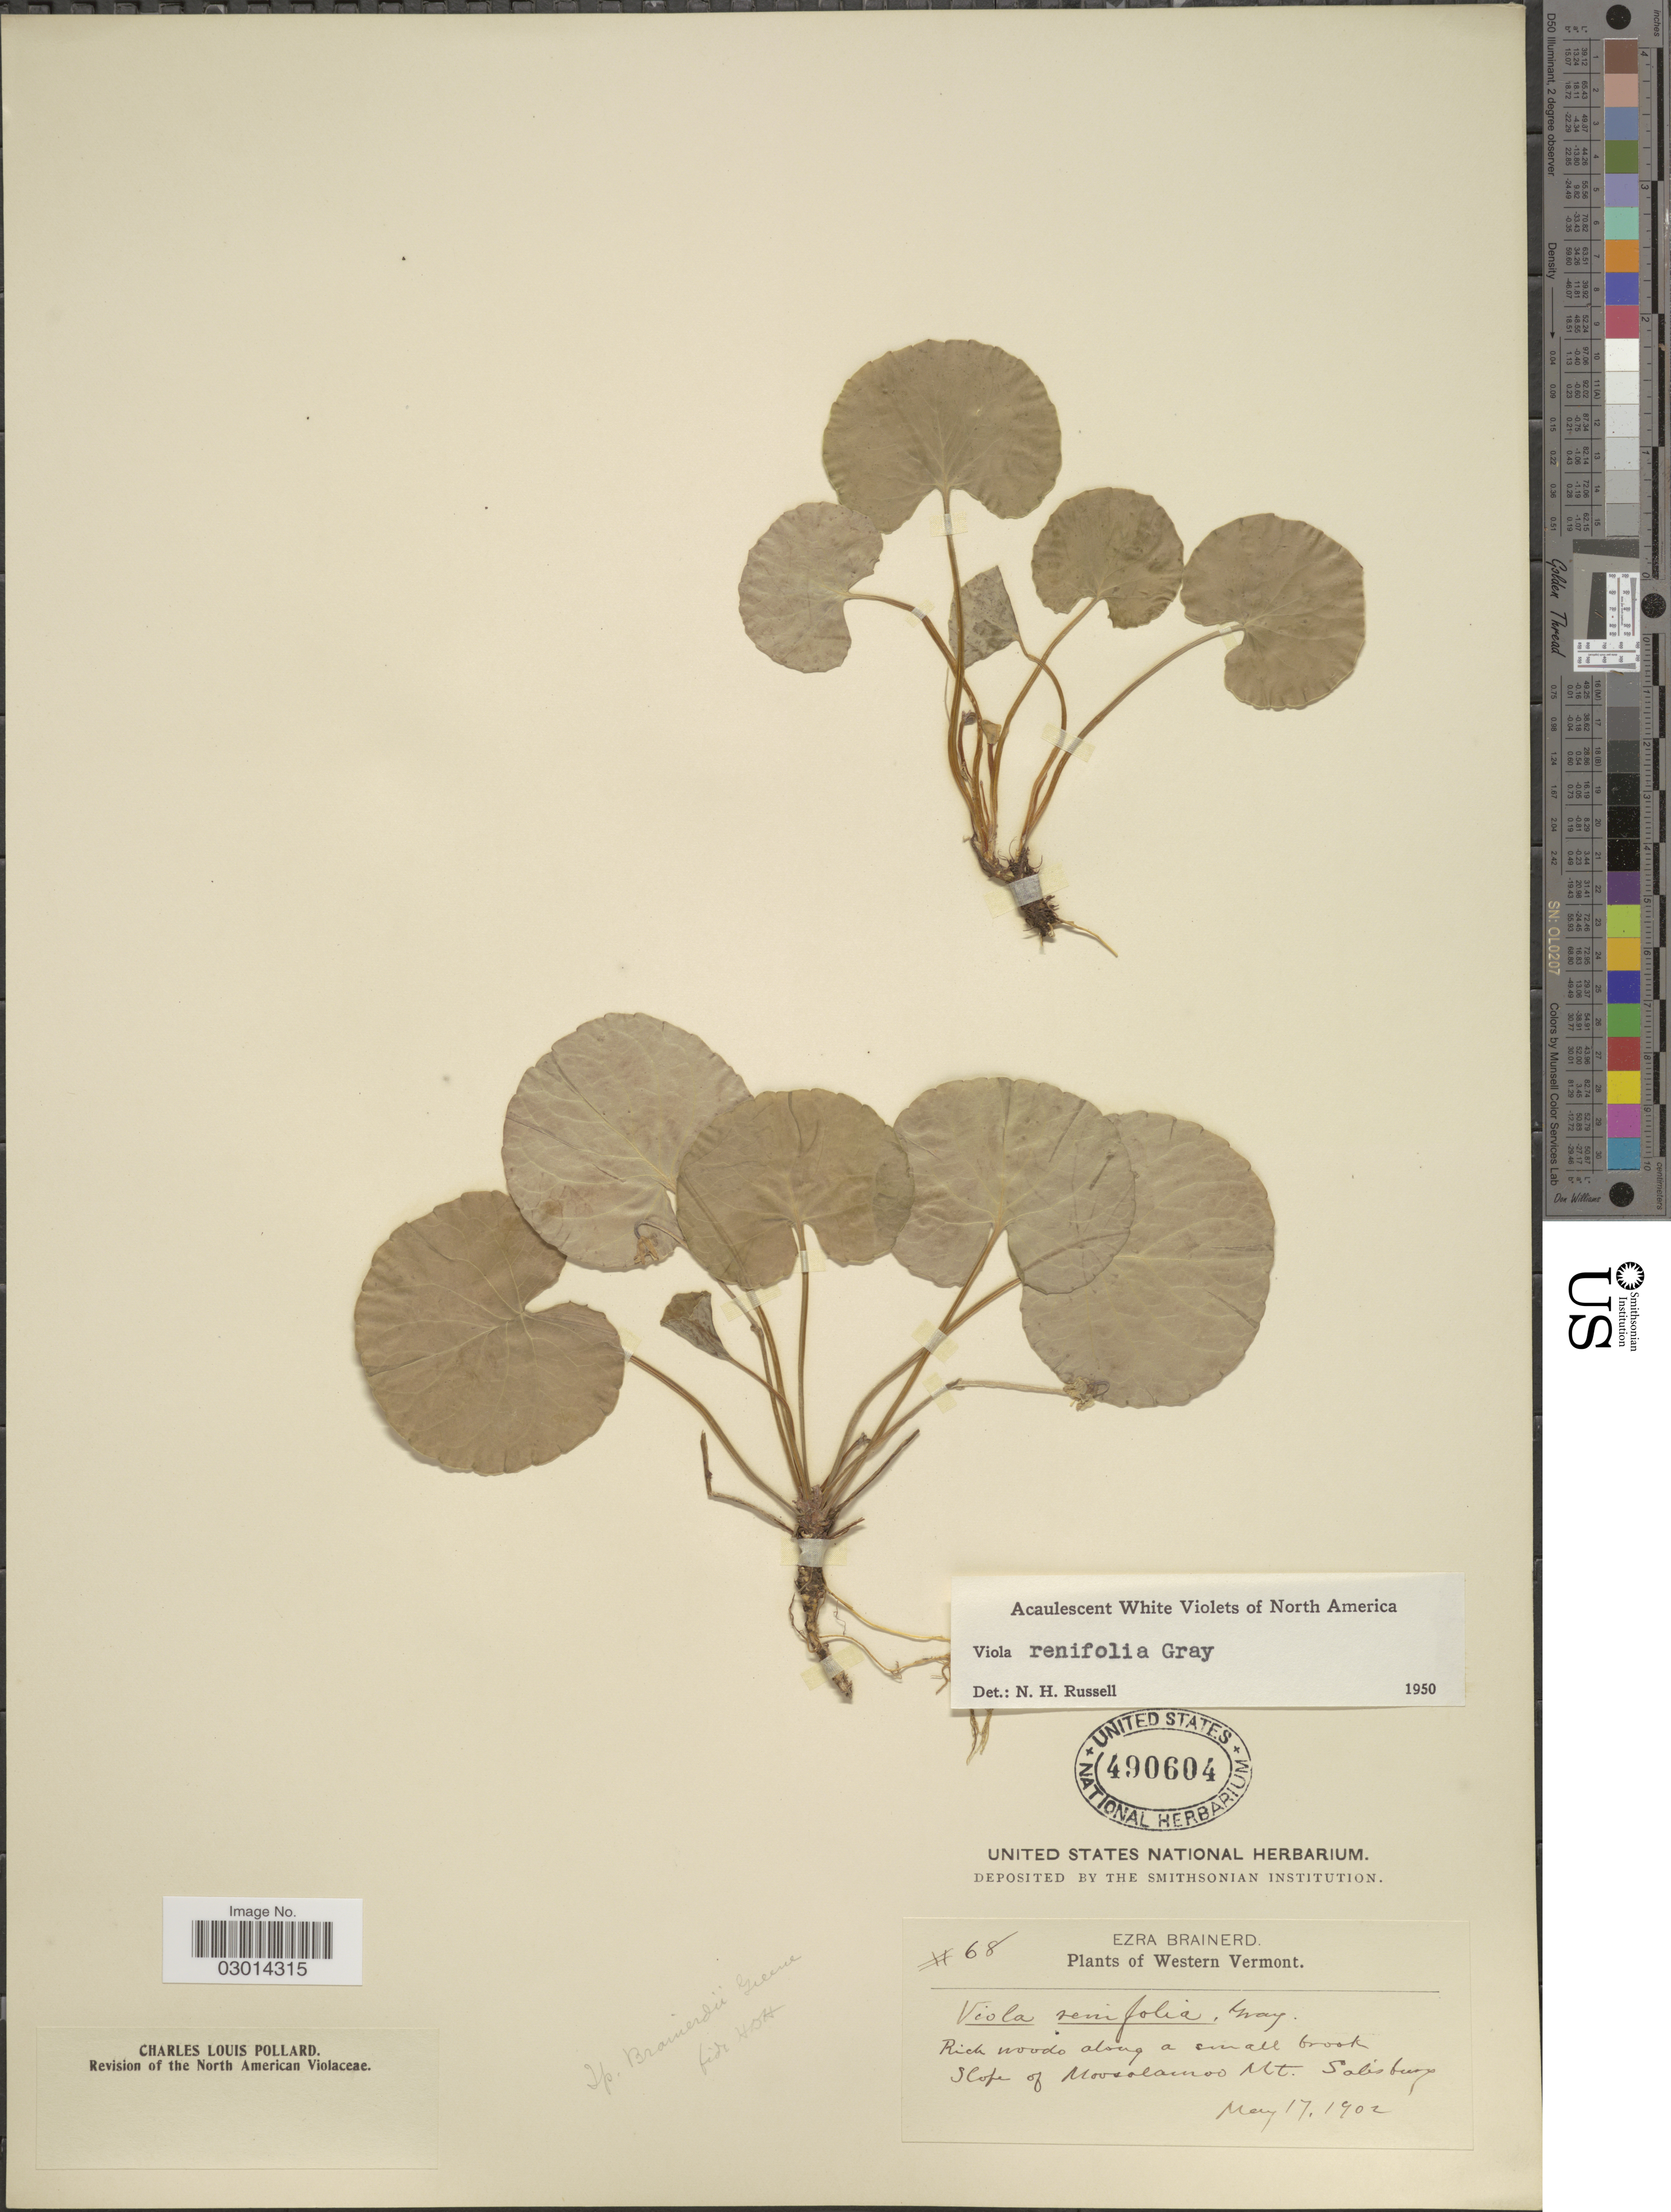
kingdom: Plantae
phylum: Tracheophyta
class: Magnoliopsida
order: Malpighiales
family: Violaceae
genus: Viola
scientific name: Viola renifolia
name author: A. Gray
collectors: E. Brainerd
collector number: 68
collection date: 1902-05-17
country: United States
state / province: Vermont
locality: Western Vermont. Slope of Moosalamoo, Mt. Salisbury.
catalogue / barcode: US 490604